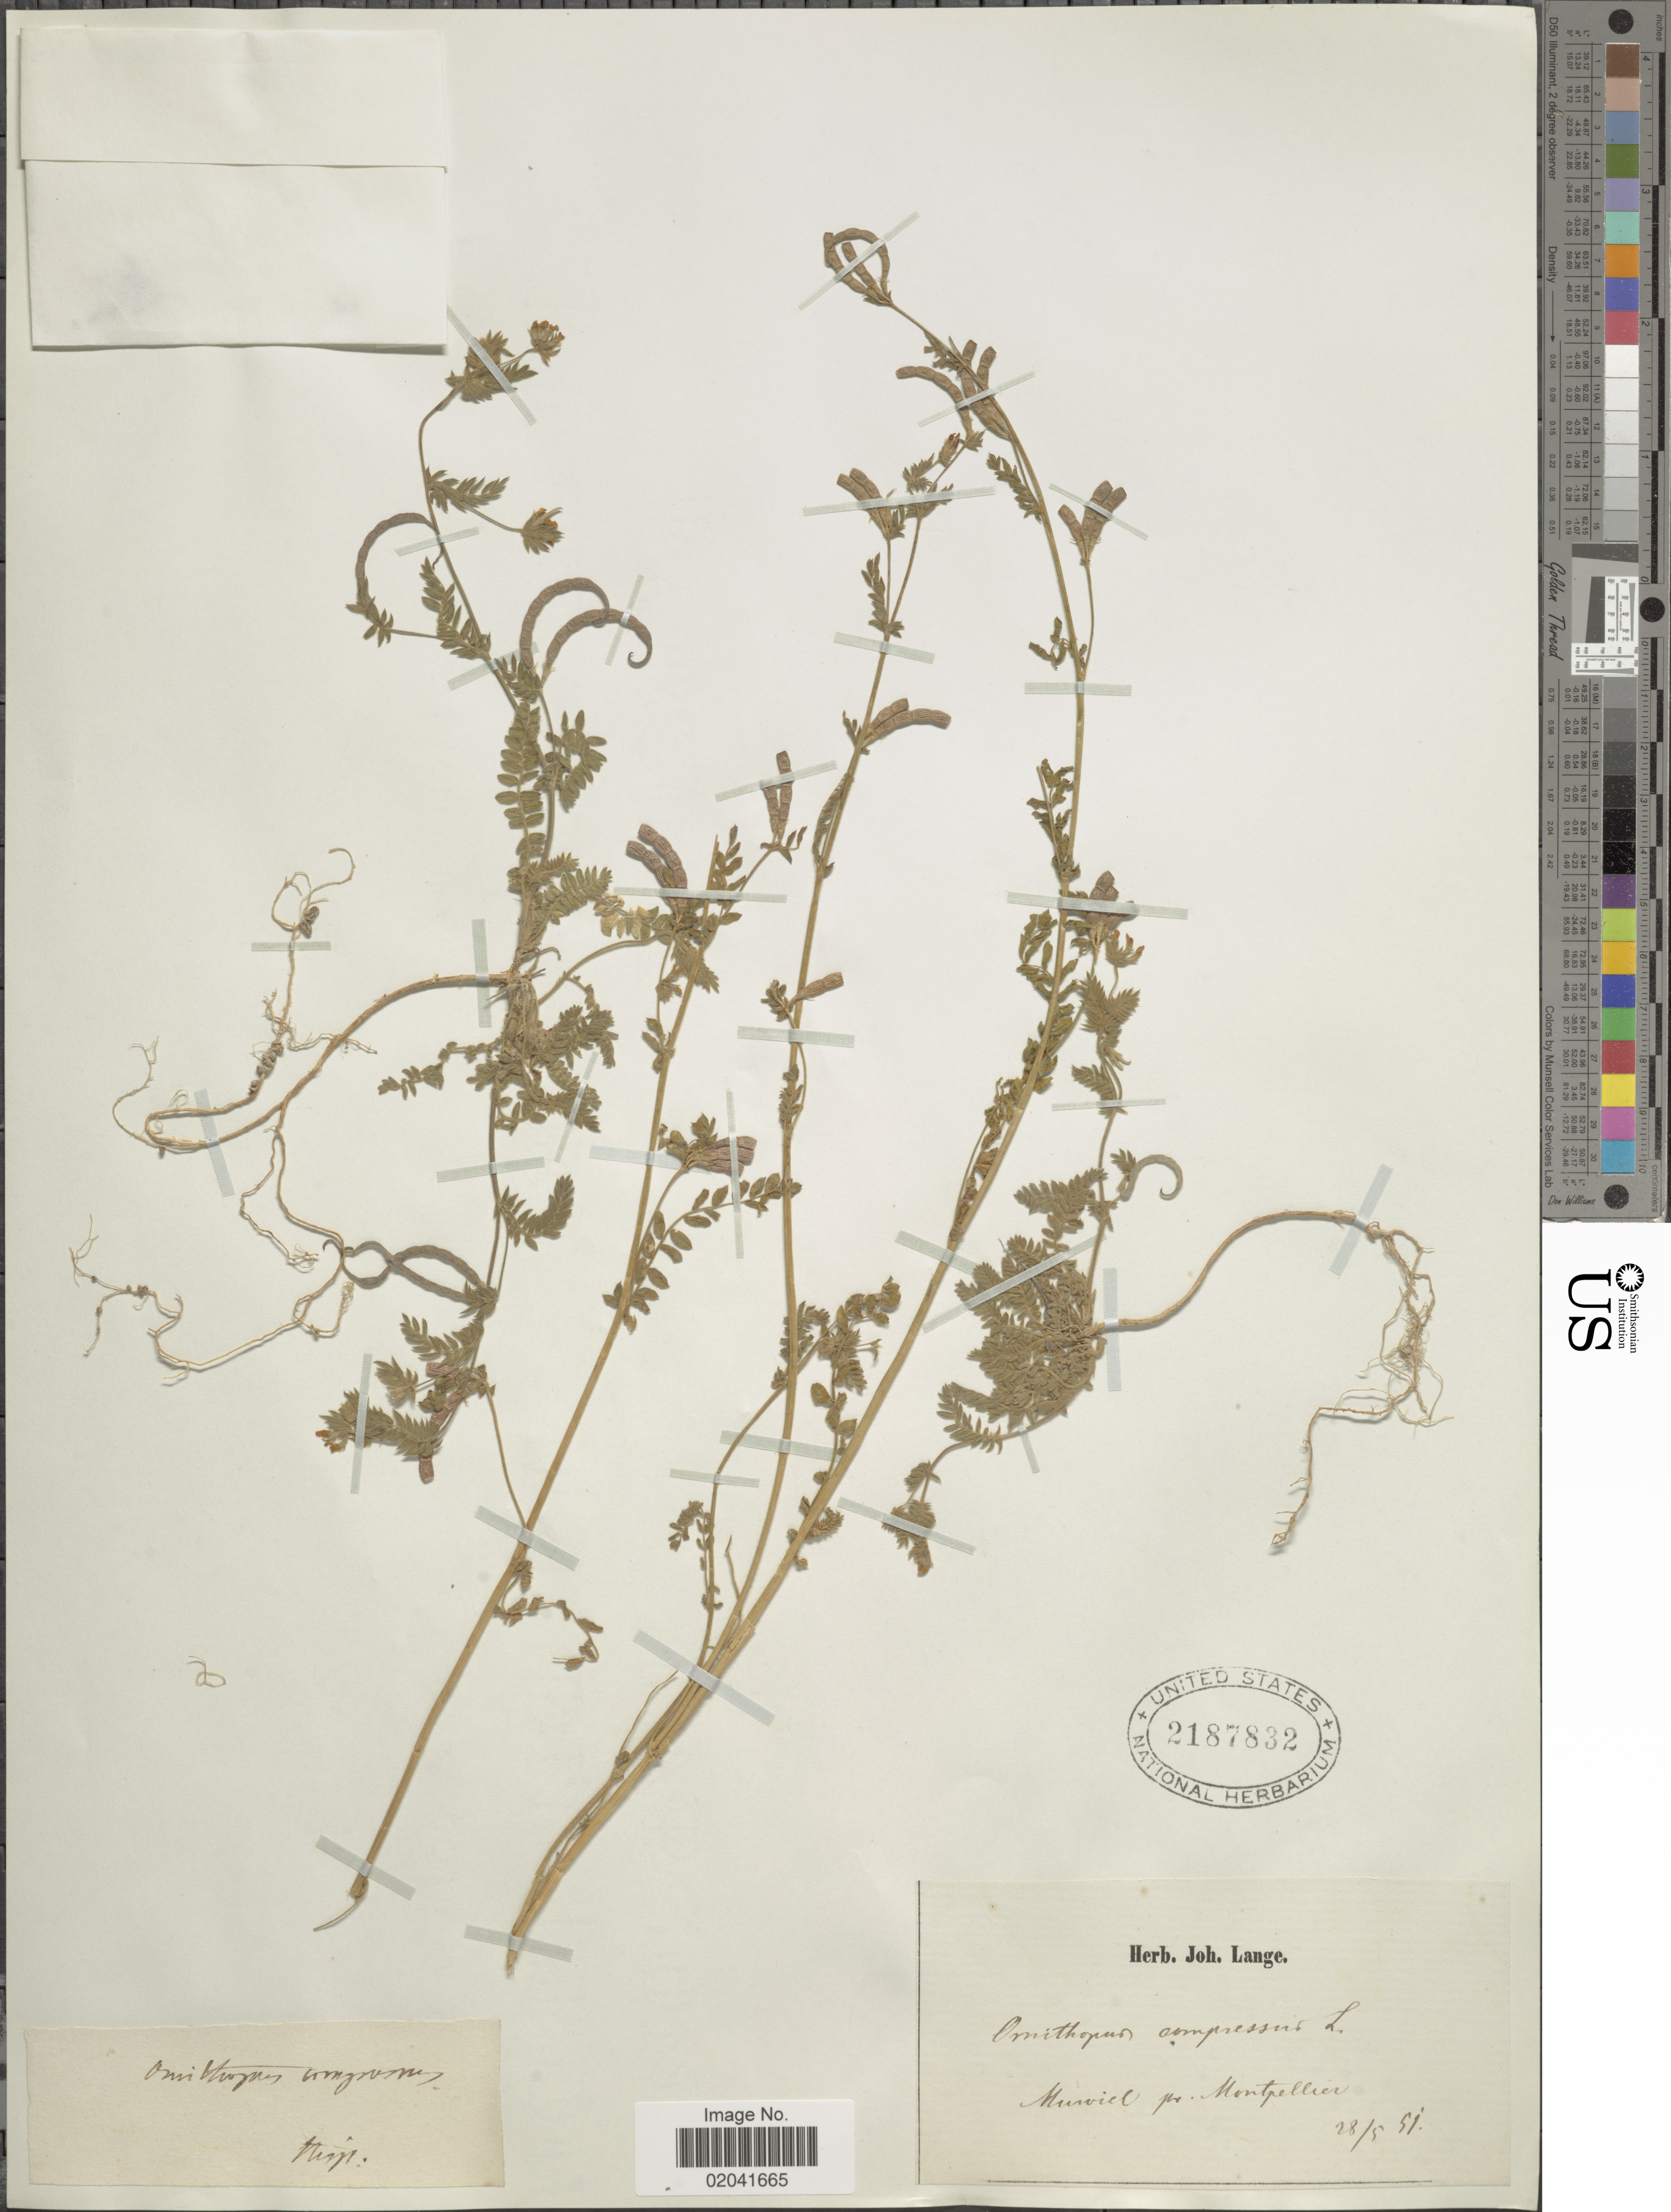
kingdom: Plantae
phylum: Tracheophyta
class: Magnoliopsida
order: Fabales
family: Fabaceae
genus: Ornithopus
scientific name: Ornithopus compressus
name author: L.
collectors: ex herb. Joh. Lange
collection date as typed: Transcribed d/m/y: 28/5/51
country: France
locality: Murviel pr. Montepellier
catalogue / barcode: US 2187832